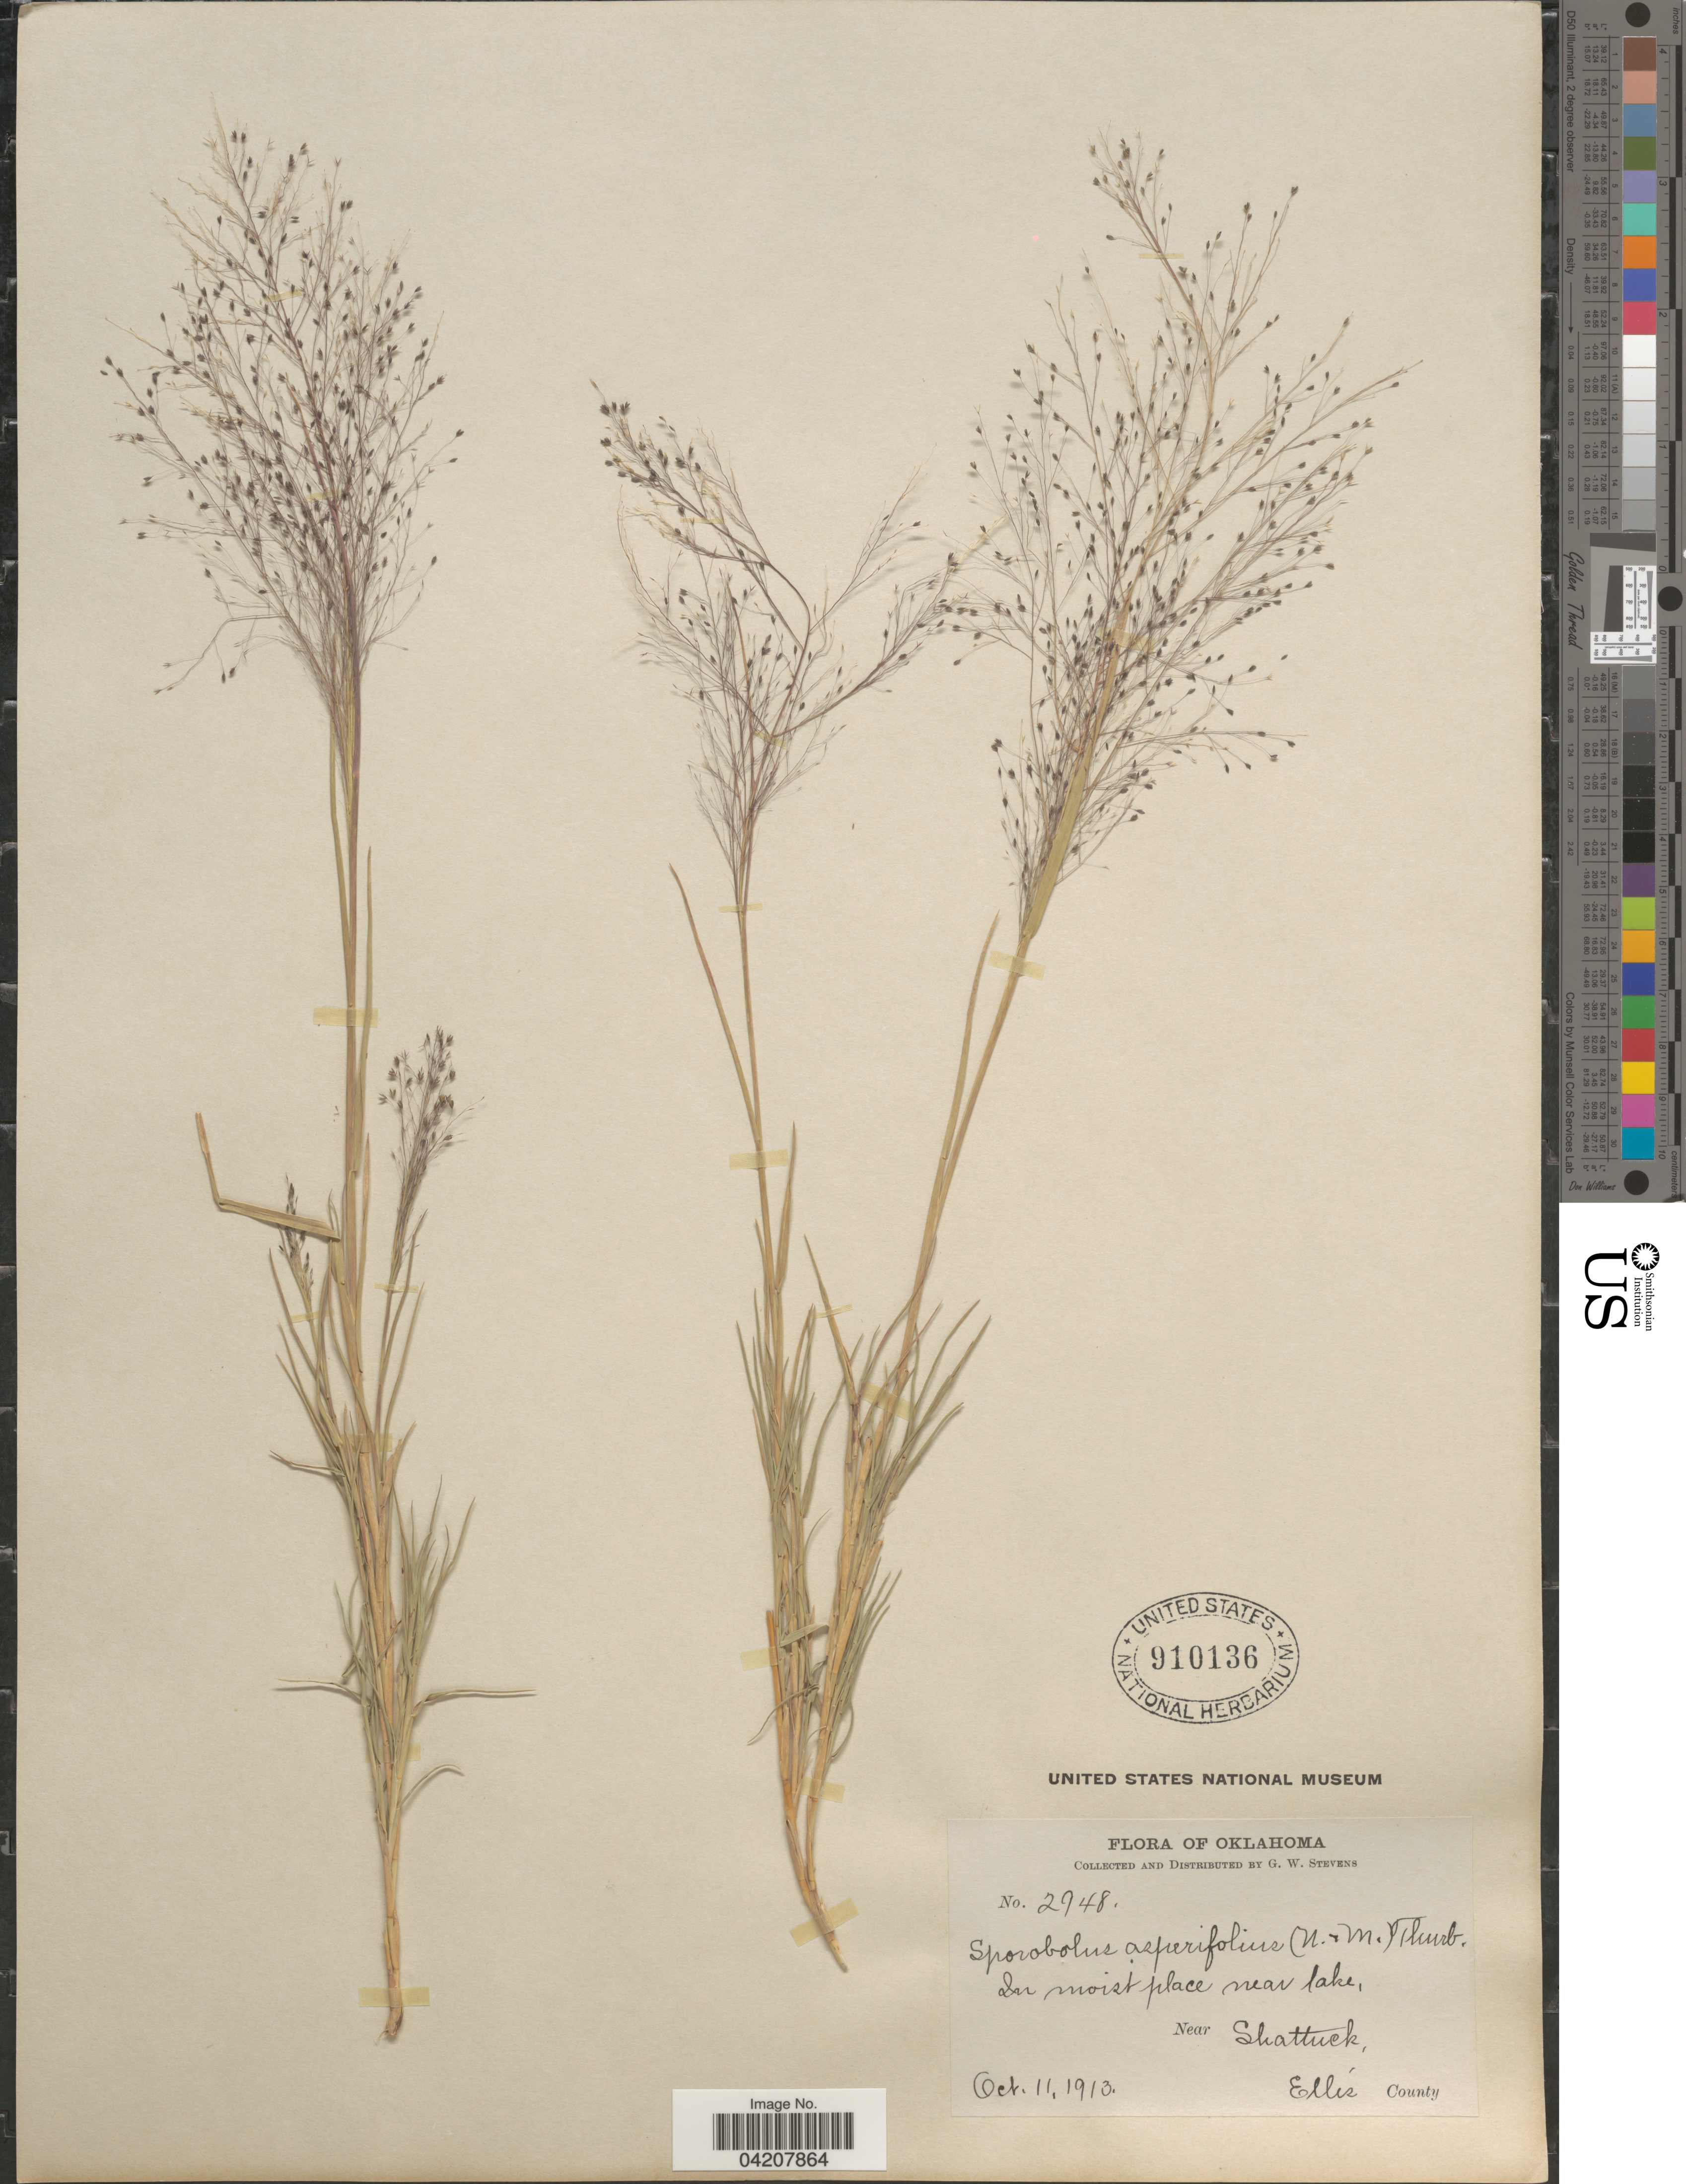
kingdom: Plantae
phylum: Tracheophyta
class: Liliopsida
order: Poales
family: Poaceae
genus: Muhlenbergia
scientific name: Muhlenbergia asperifolia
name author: (Nees & Meyen ex Trin.) Parodi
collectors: G. W. Stevens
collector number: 2948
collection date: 1913-10-11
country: United States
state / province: Oklahoma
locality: In moist place near lake, Near Shattuck, Ellis County.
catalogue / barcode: US 910136